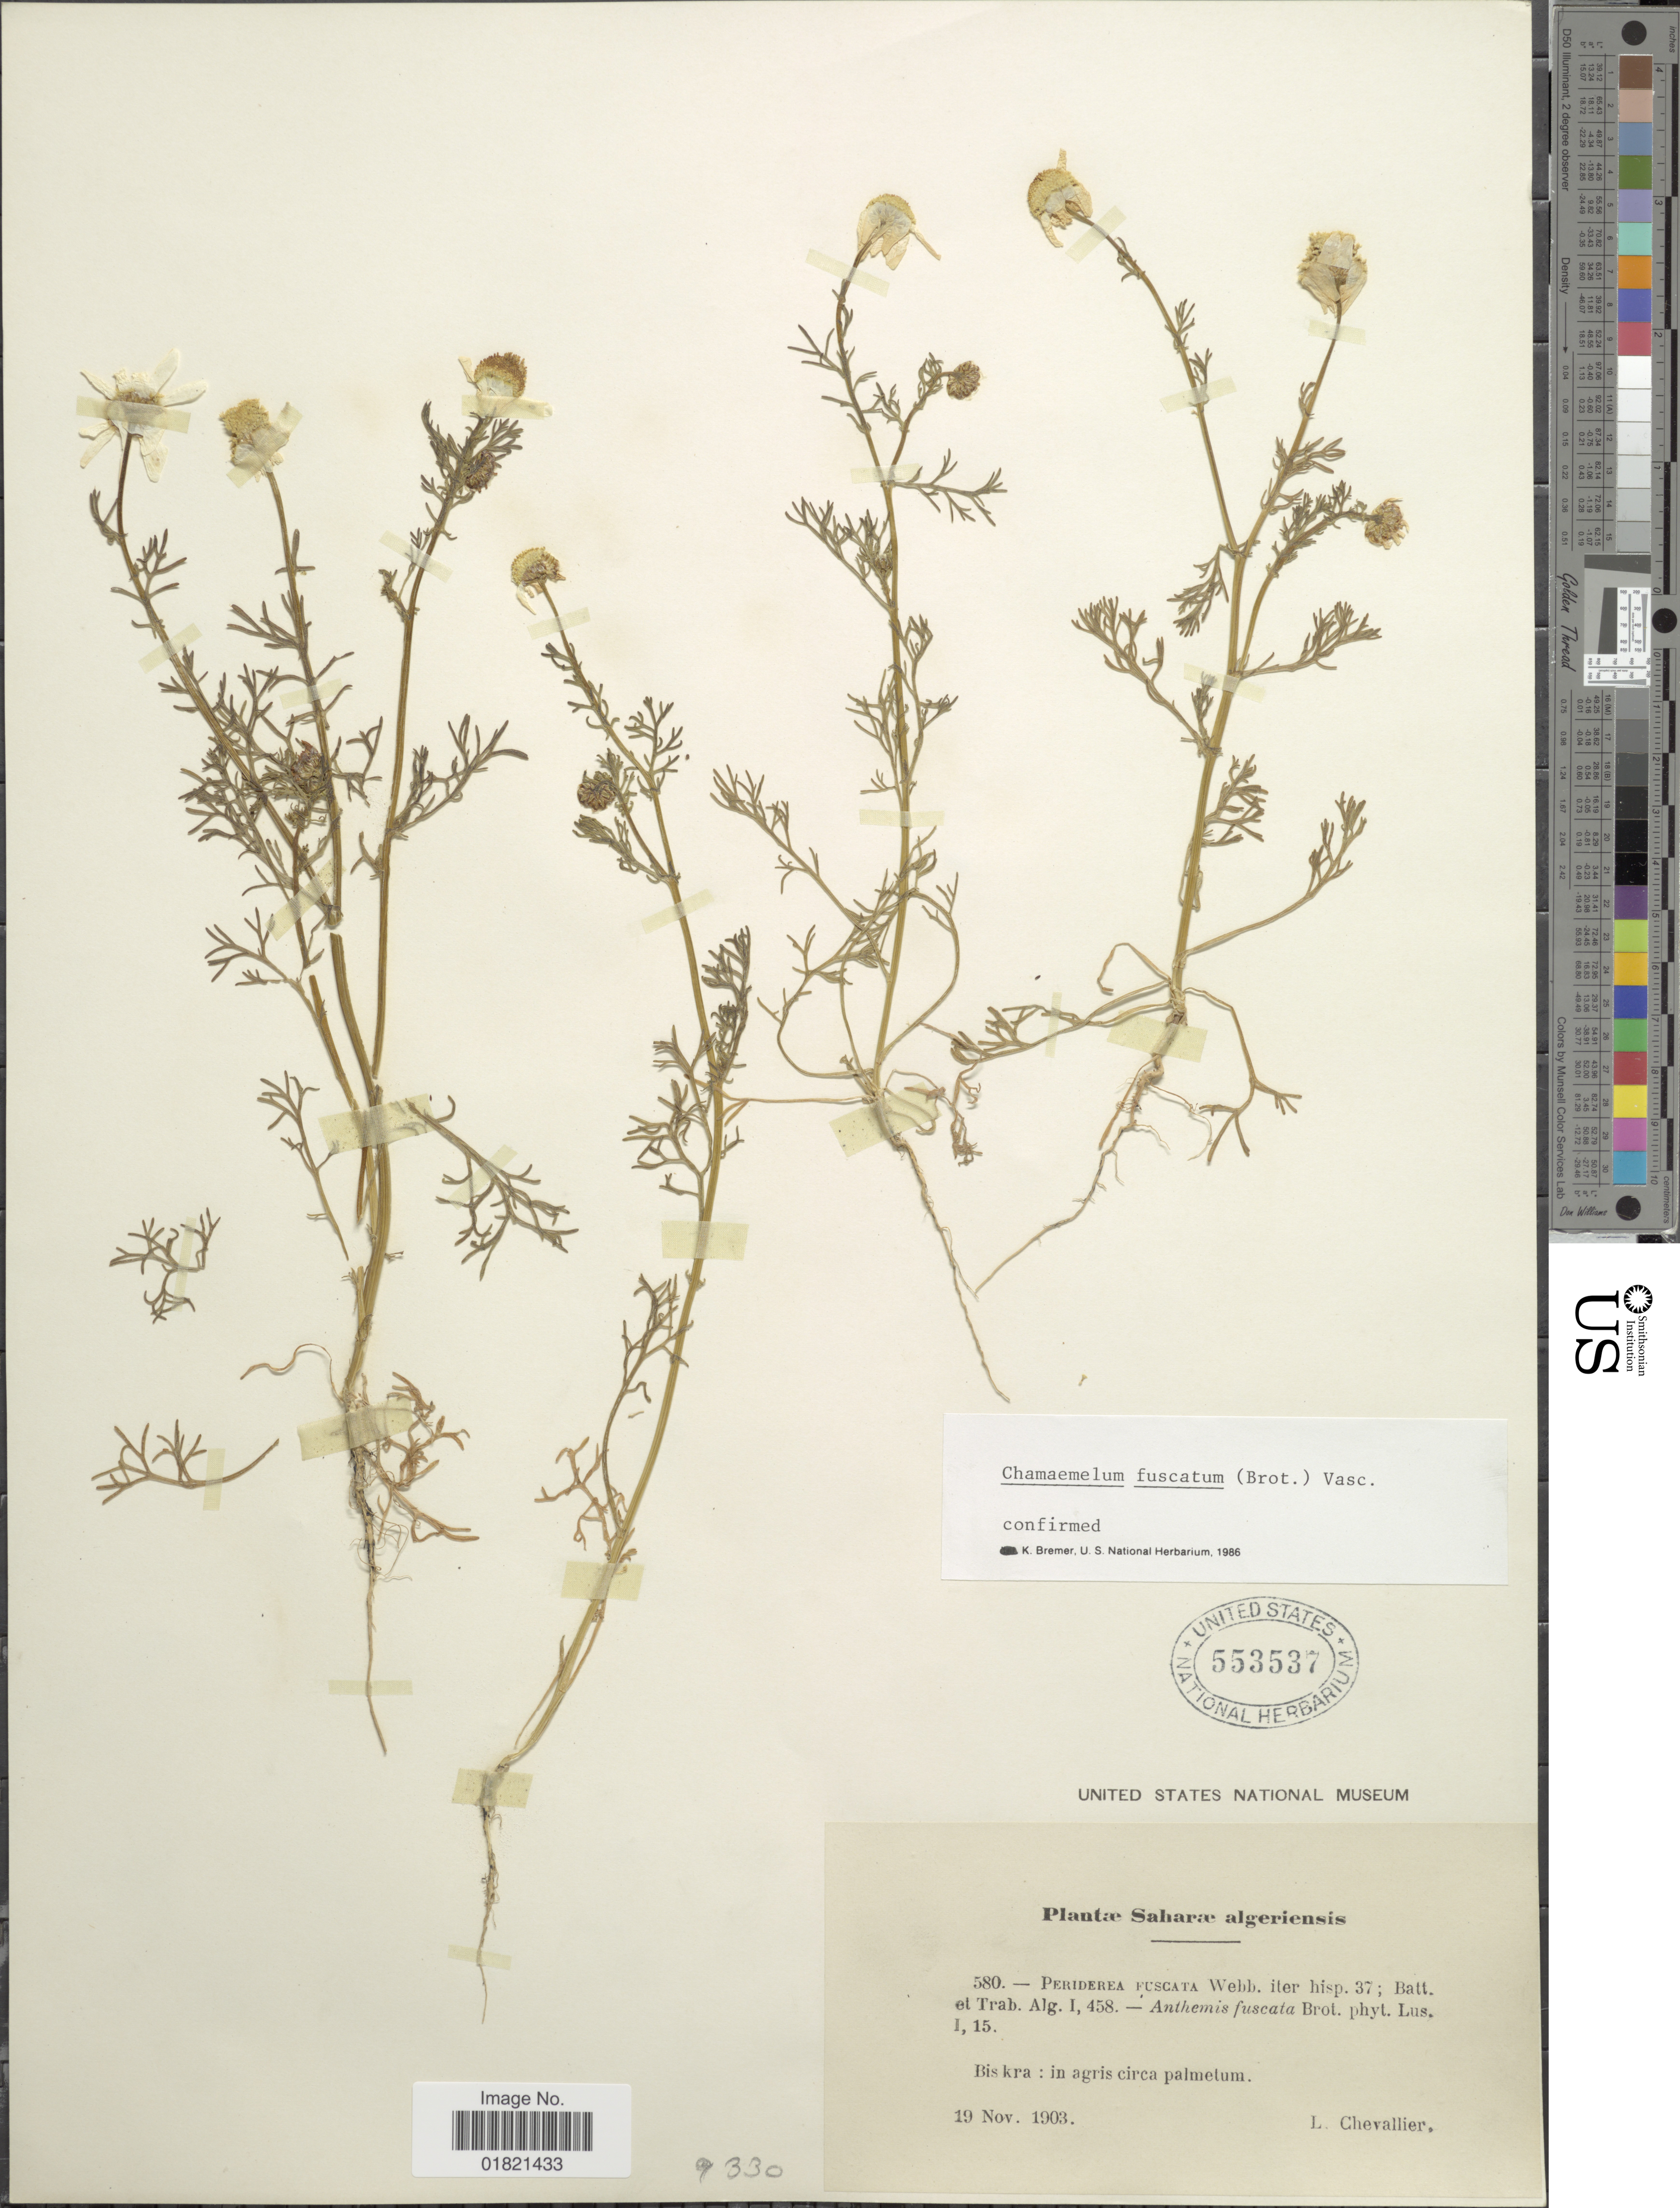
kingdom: Plantae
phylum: Tracheophyta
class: Magnoliopsida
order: Asterales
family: Asteraceae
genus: Chamaemelum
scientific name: Chamaemelum fuscatum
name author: (Brot.) Vasc.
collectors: L. Chevallier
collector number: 580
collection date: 1903-11-19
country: Algeria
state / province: Biskra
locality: Saharae algeriensis, Biskra: in agris circa palmetum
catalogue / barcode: US 553537